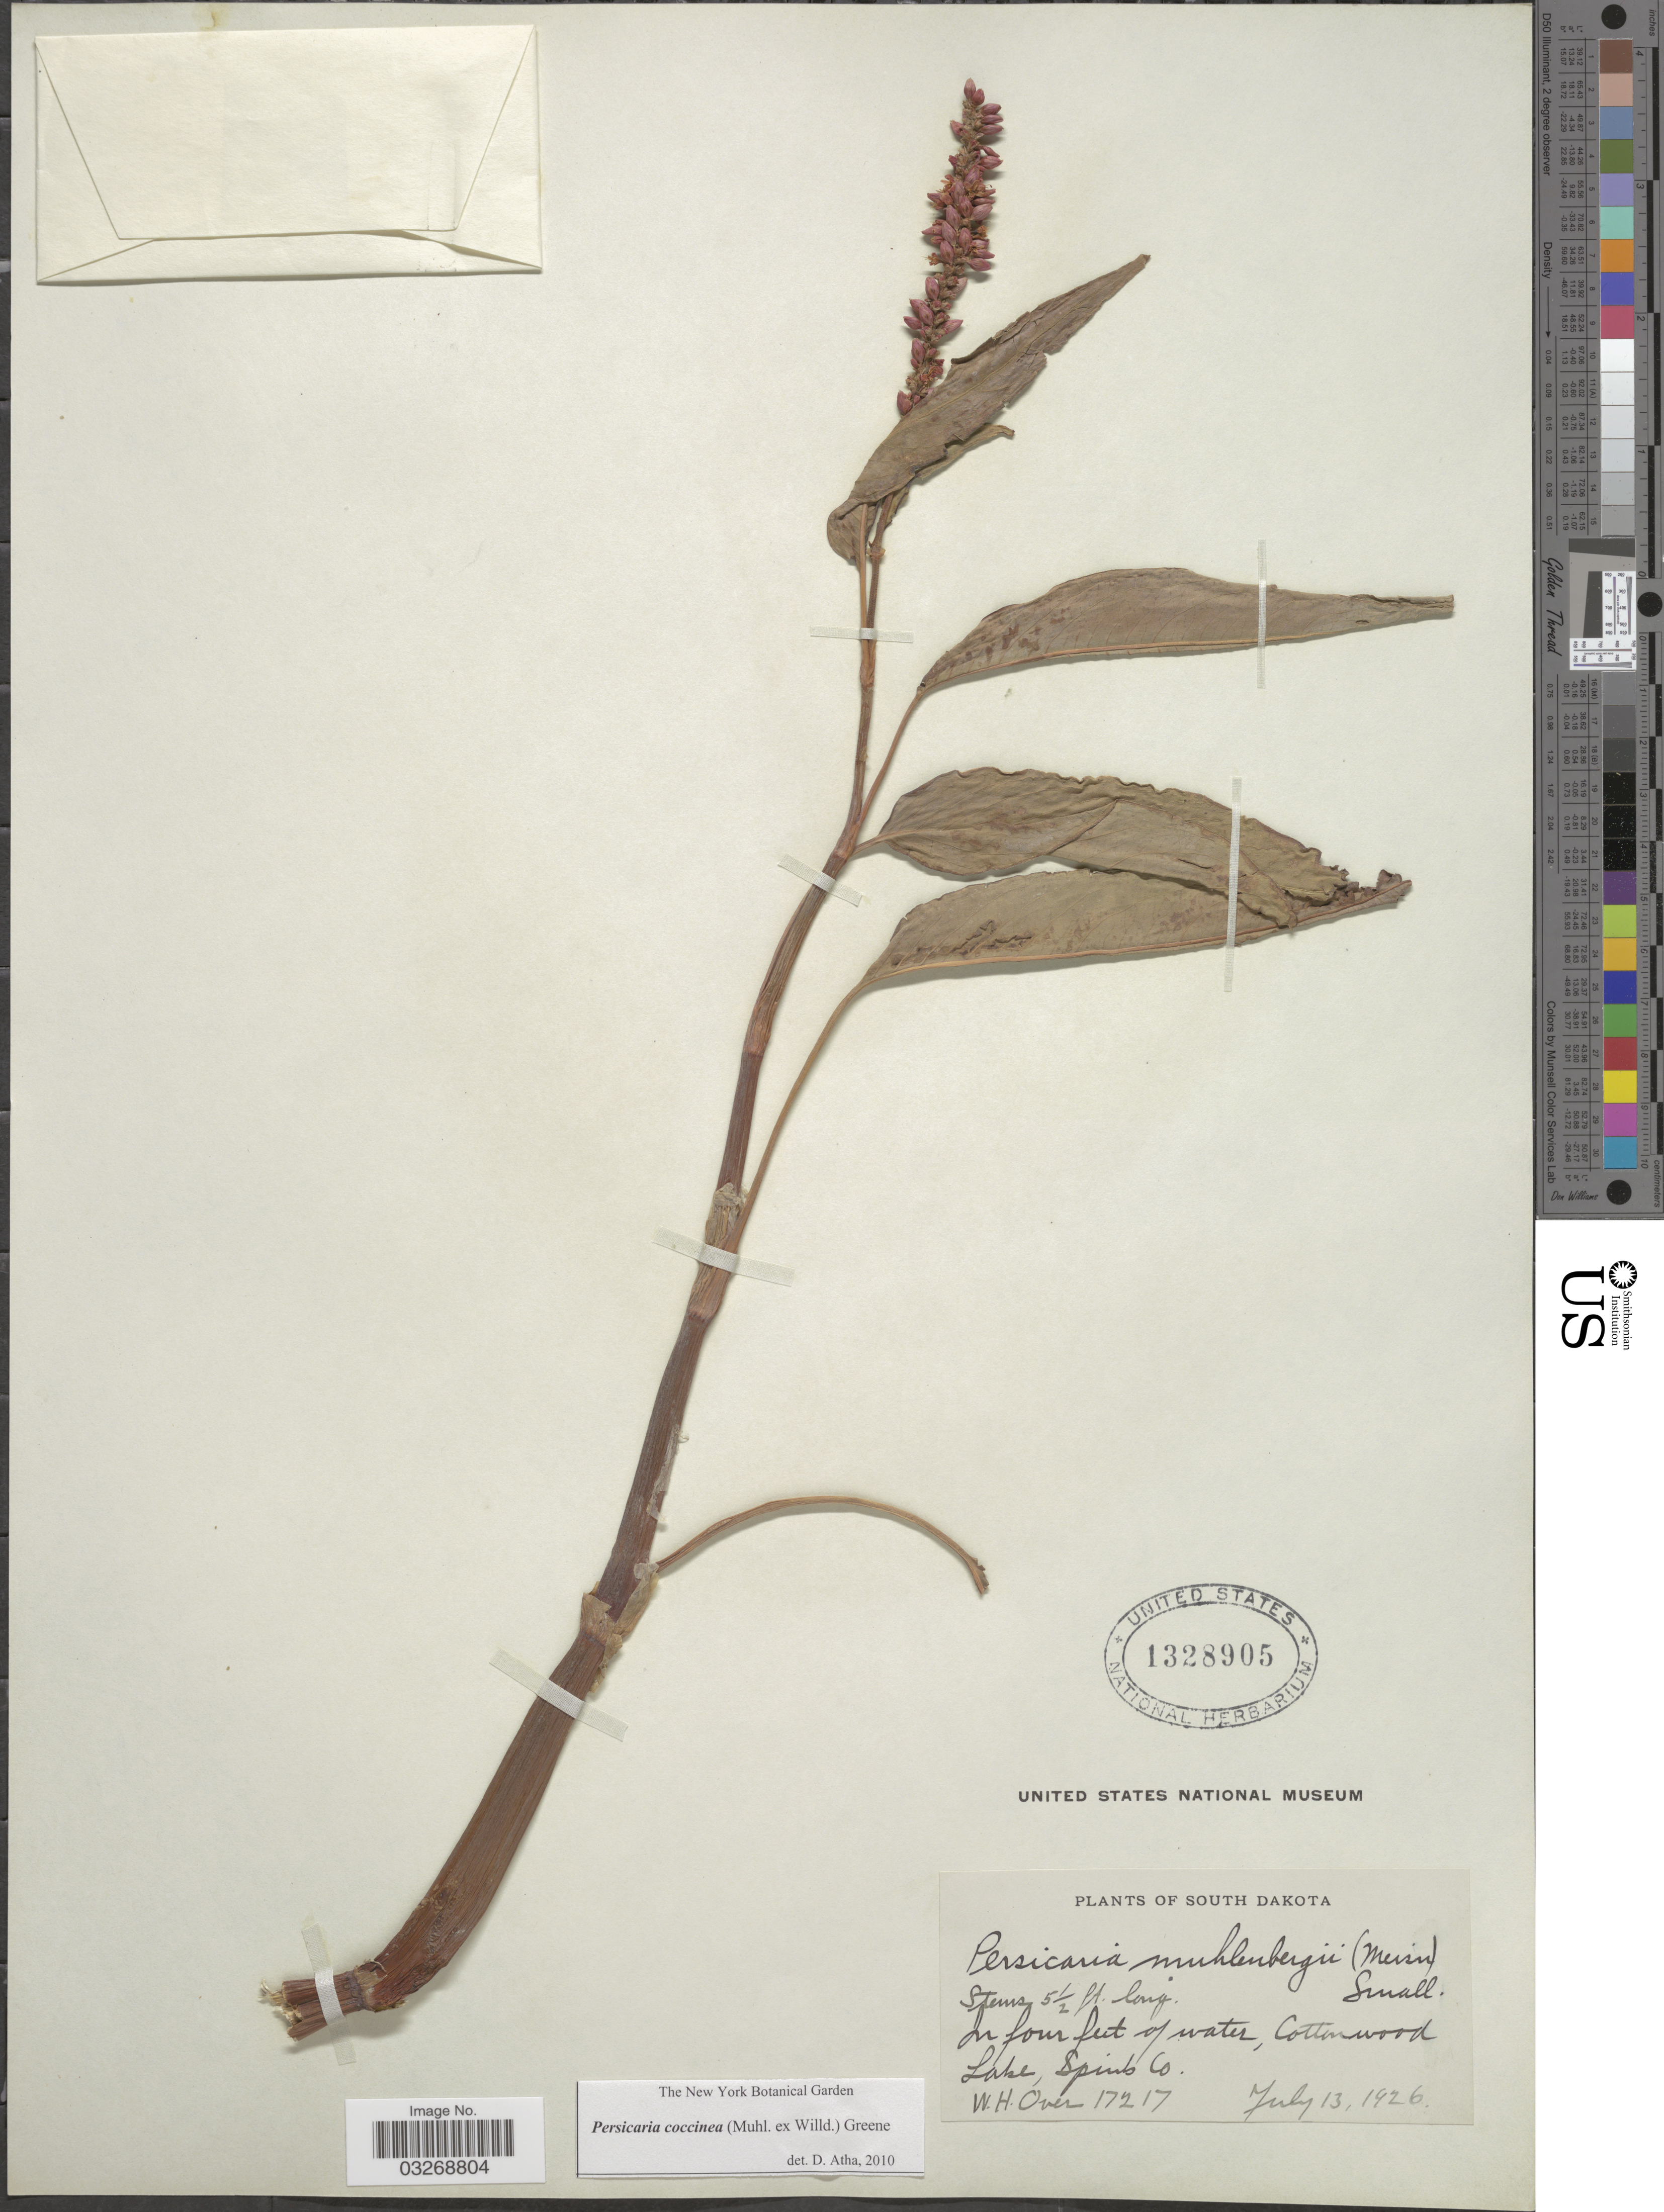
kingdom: Plantae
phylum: Tracheophyta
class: Magnoliopsida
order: Caryophyllales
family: Polygonaceae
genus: Persicaria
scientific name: Persicaria coccinea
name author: (Muhl. ex Willd.) Greene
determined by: Atha, D. E.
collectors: W. Over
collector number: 17217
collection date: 1926-07-13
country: United States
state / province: South Dakota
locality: Cottonwood Lake, Spink Co.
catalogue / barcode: US 1328905